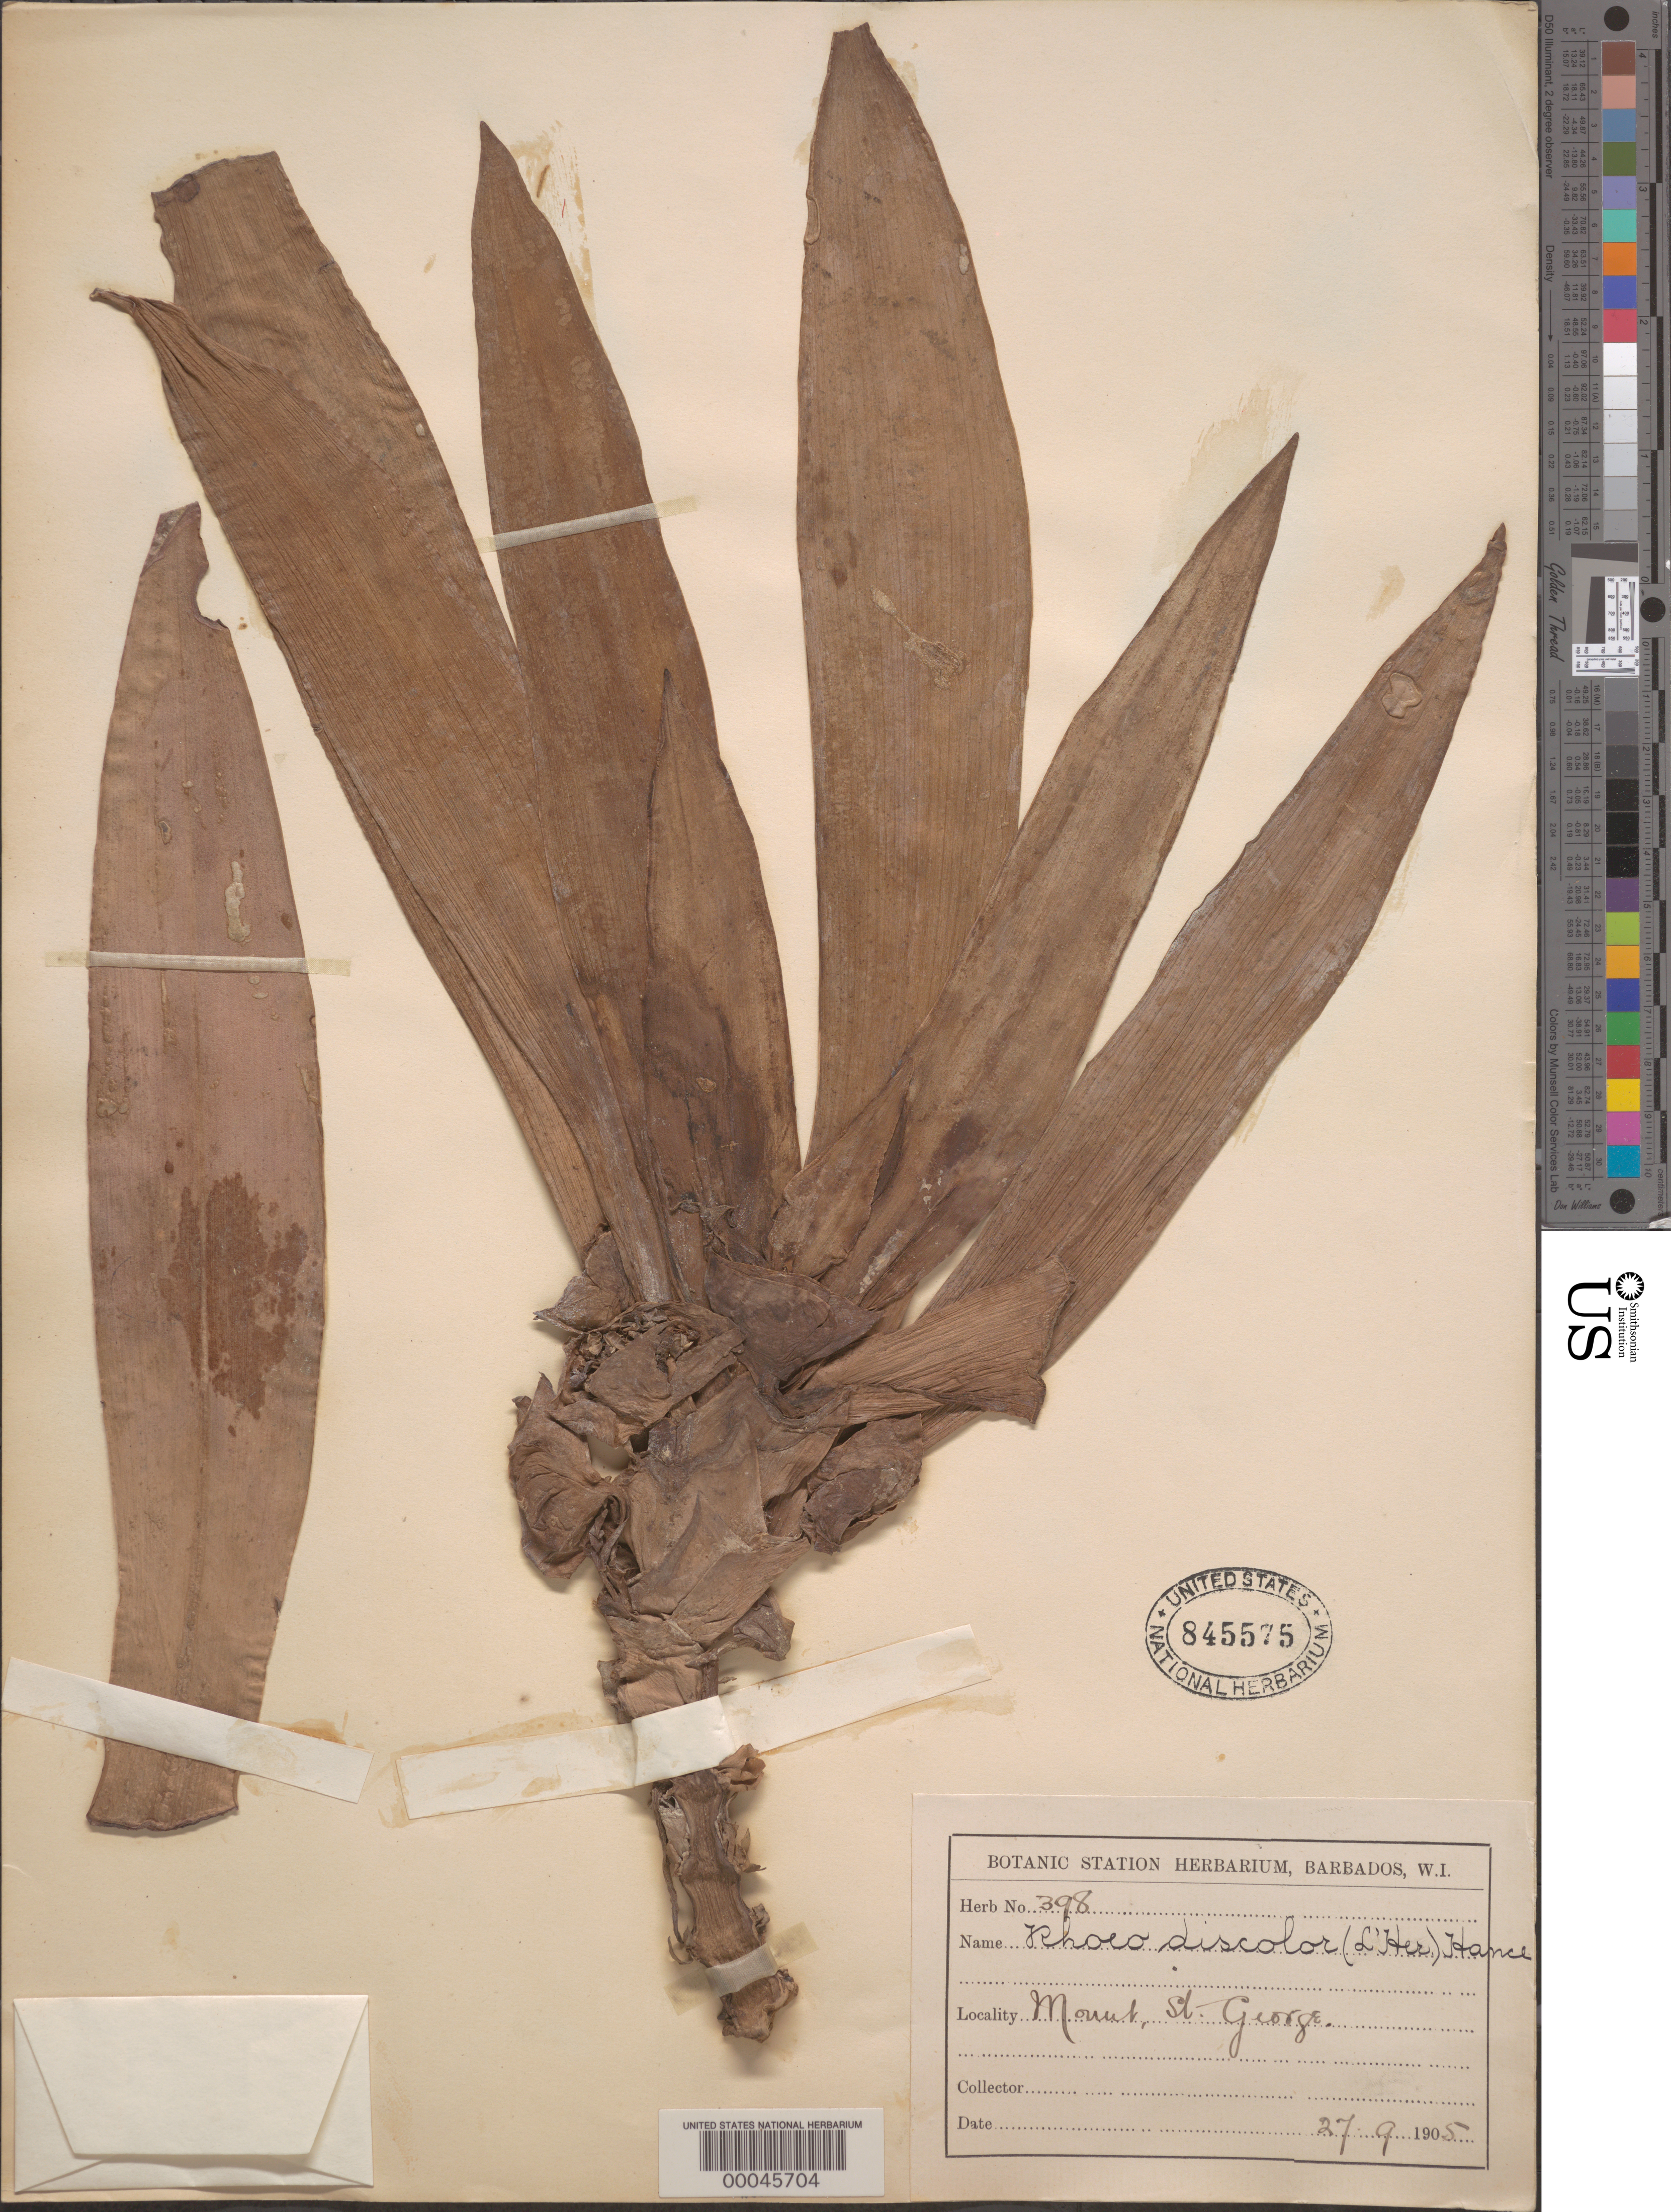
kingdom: Plantae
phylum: Tracheophyta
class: Liliopsida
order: Commelinales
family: Commelinaceae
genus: Tradescantia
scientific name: Tradescantia spathacea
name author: Sw.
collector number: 398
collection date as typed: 27 Sep 1905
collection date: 1905-09-27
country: Barbados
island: Windward Is.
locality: Mt. St. George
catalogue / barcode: US 845575